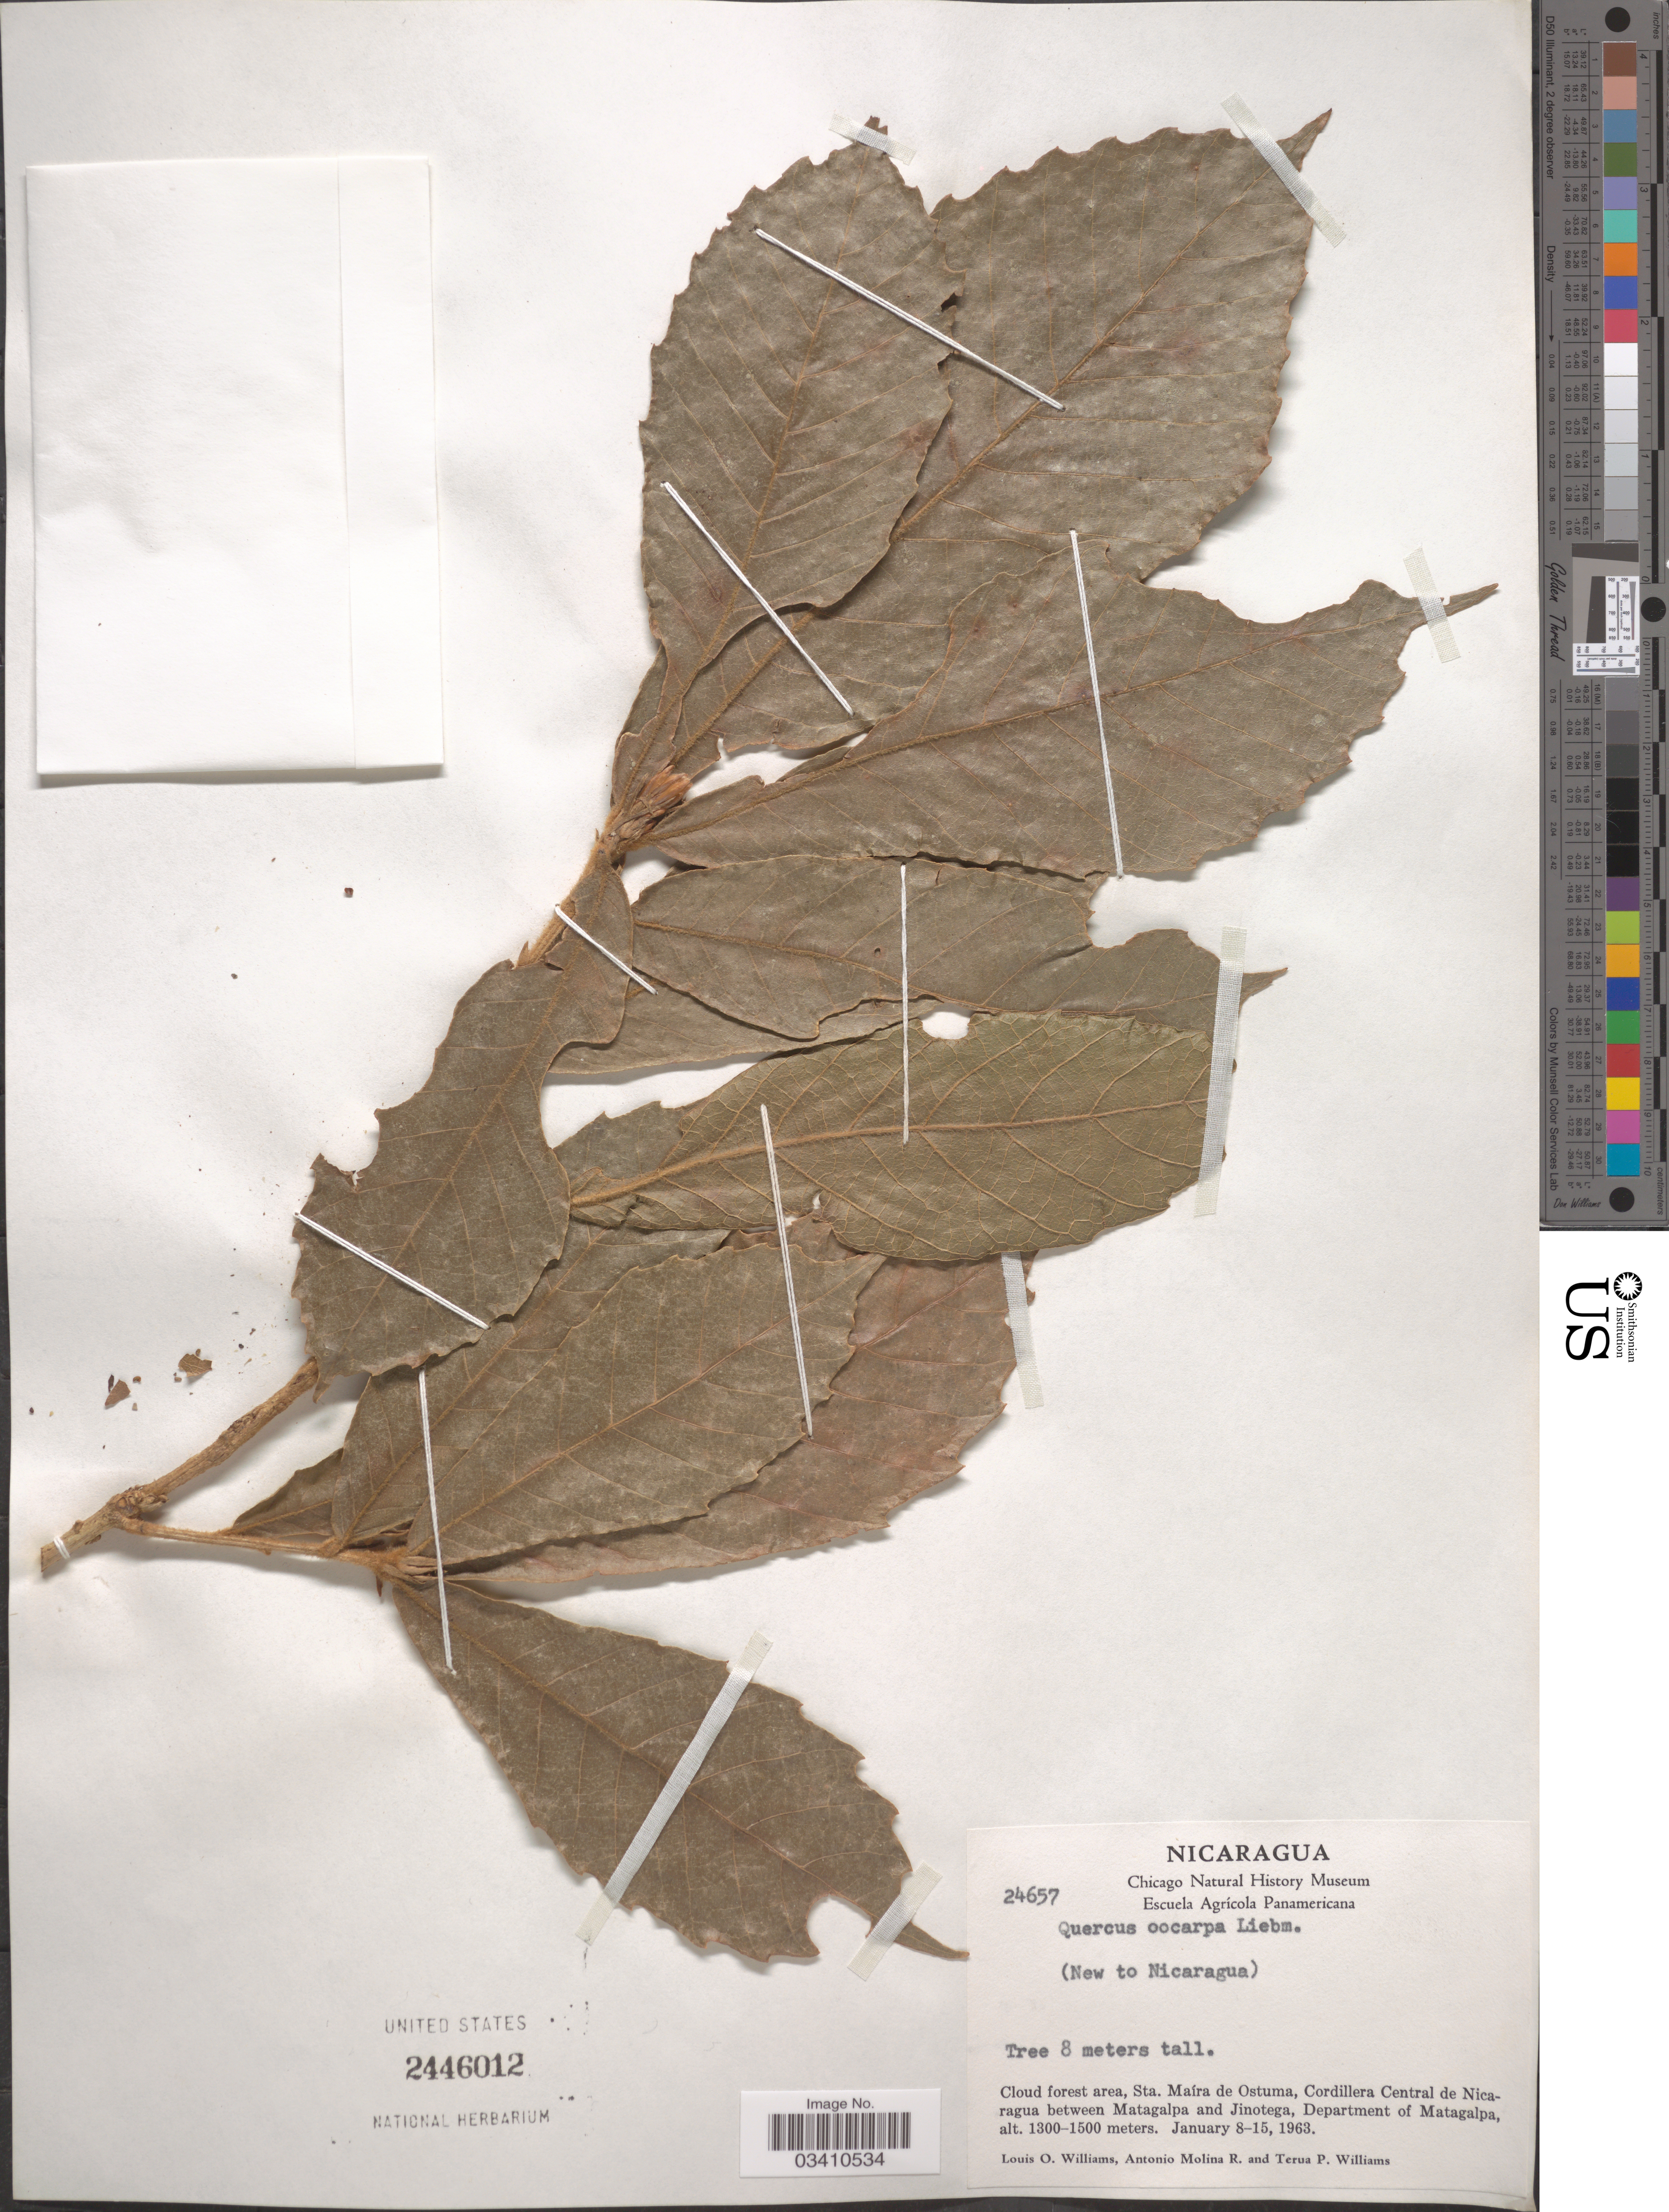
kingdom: Plantae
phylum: Tracheophyta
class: Magnoliopsida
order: Fagales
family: Fagaceae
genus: Quercus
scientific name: Quercus oocarpa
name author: Liebm.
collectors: L. O. Williams, A. Molina R. & T. Williams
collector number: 24657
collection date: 1963-01-08/1963-01-15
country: Nicaragua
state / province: Matagalpa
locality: Sta. Maíra de Ostuma, Cordillera Central de Nicaragua between Matagalpa and Jinotega, Department of Matagalpa.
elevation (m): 1300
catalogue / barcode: US 2446012